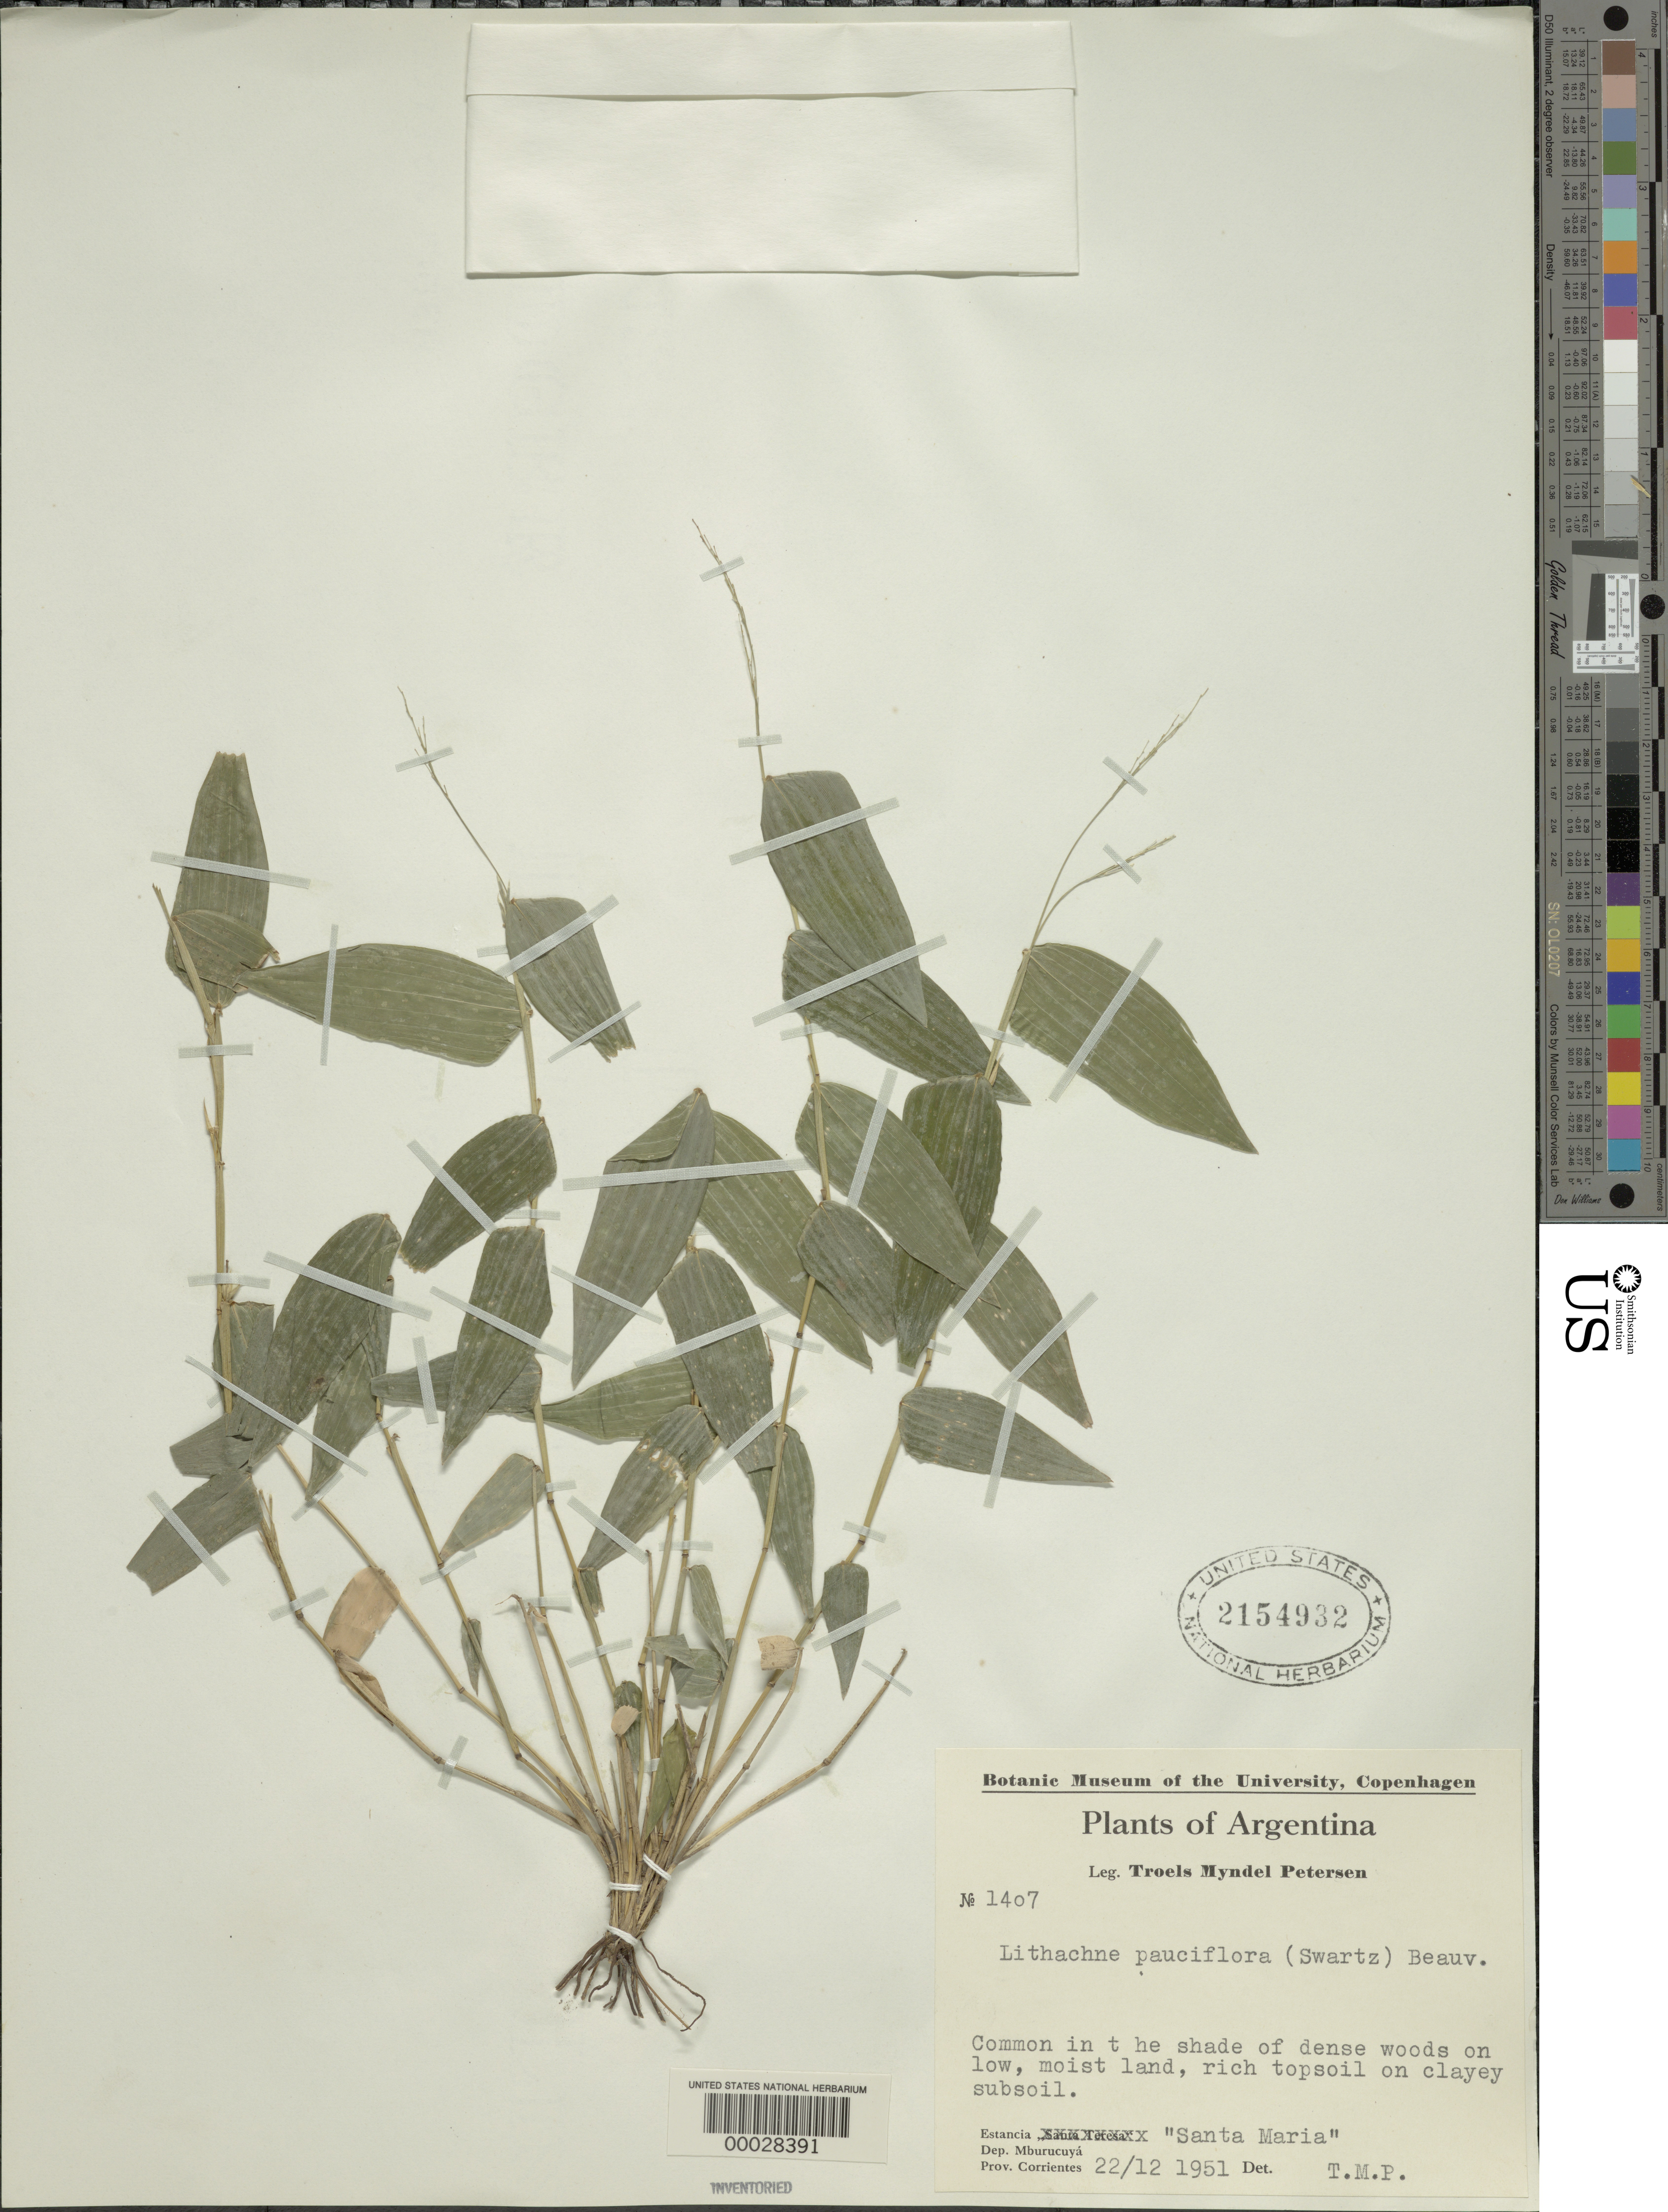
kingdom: Plantae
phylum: Tracheophyta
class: Liliopsida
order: Poales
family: Poaceae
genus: Lithachne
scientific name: Lithachne pauciflora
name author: (Sw.) P. Beauv.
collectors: T. M. Pedersen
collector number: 1407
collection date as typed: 22 Dec 1951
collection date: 1951-12-22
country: Argentina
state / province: Corrientes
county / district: Mburucuyá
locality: Santa Maria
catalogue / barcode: US 2154932